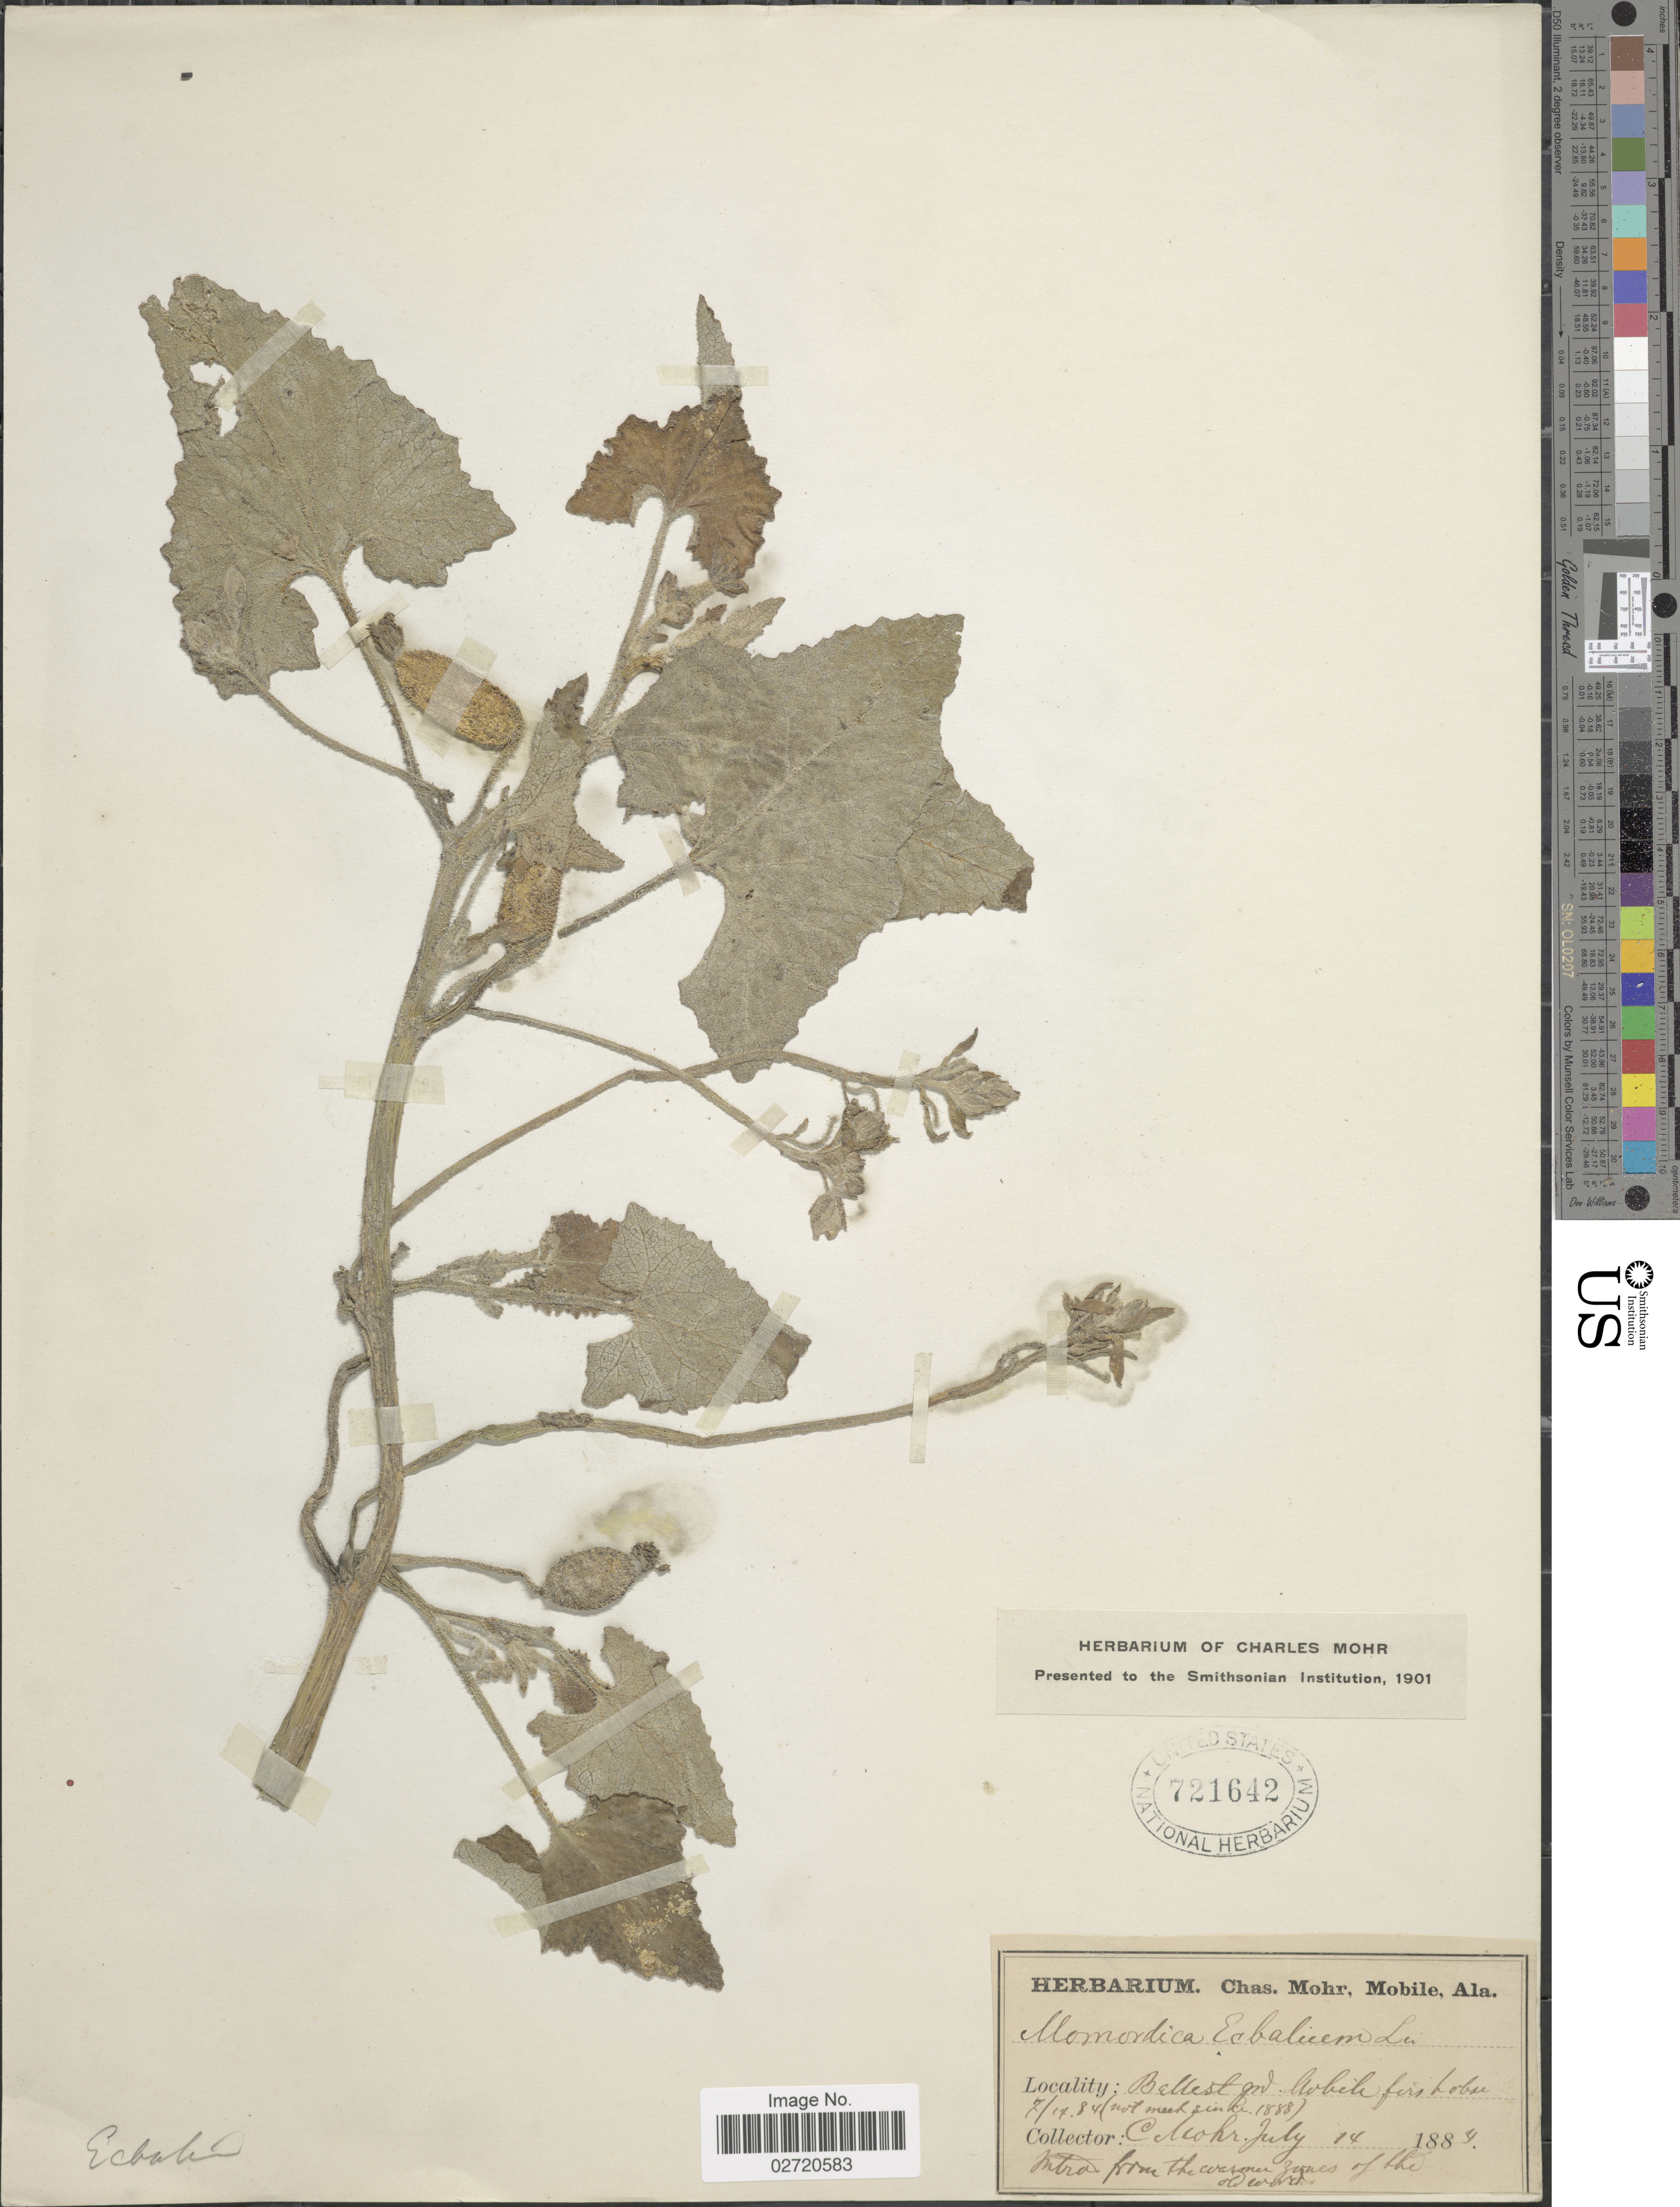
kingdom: Plantae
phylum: Tracheophyta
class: Magnoliopsida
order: Cucurbitales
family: Cucurbitaceae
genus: Ecballium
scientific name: Ecballium sp.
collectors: C. T. Mohr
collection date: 1884-07-14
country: United States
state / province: Alabama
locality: Ballest grd. Mobile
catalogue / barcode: US 721642